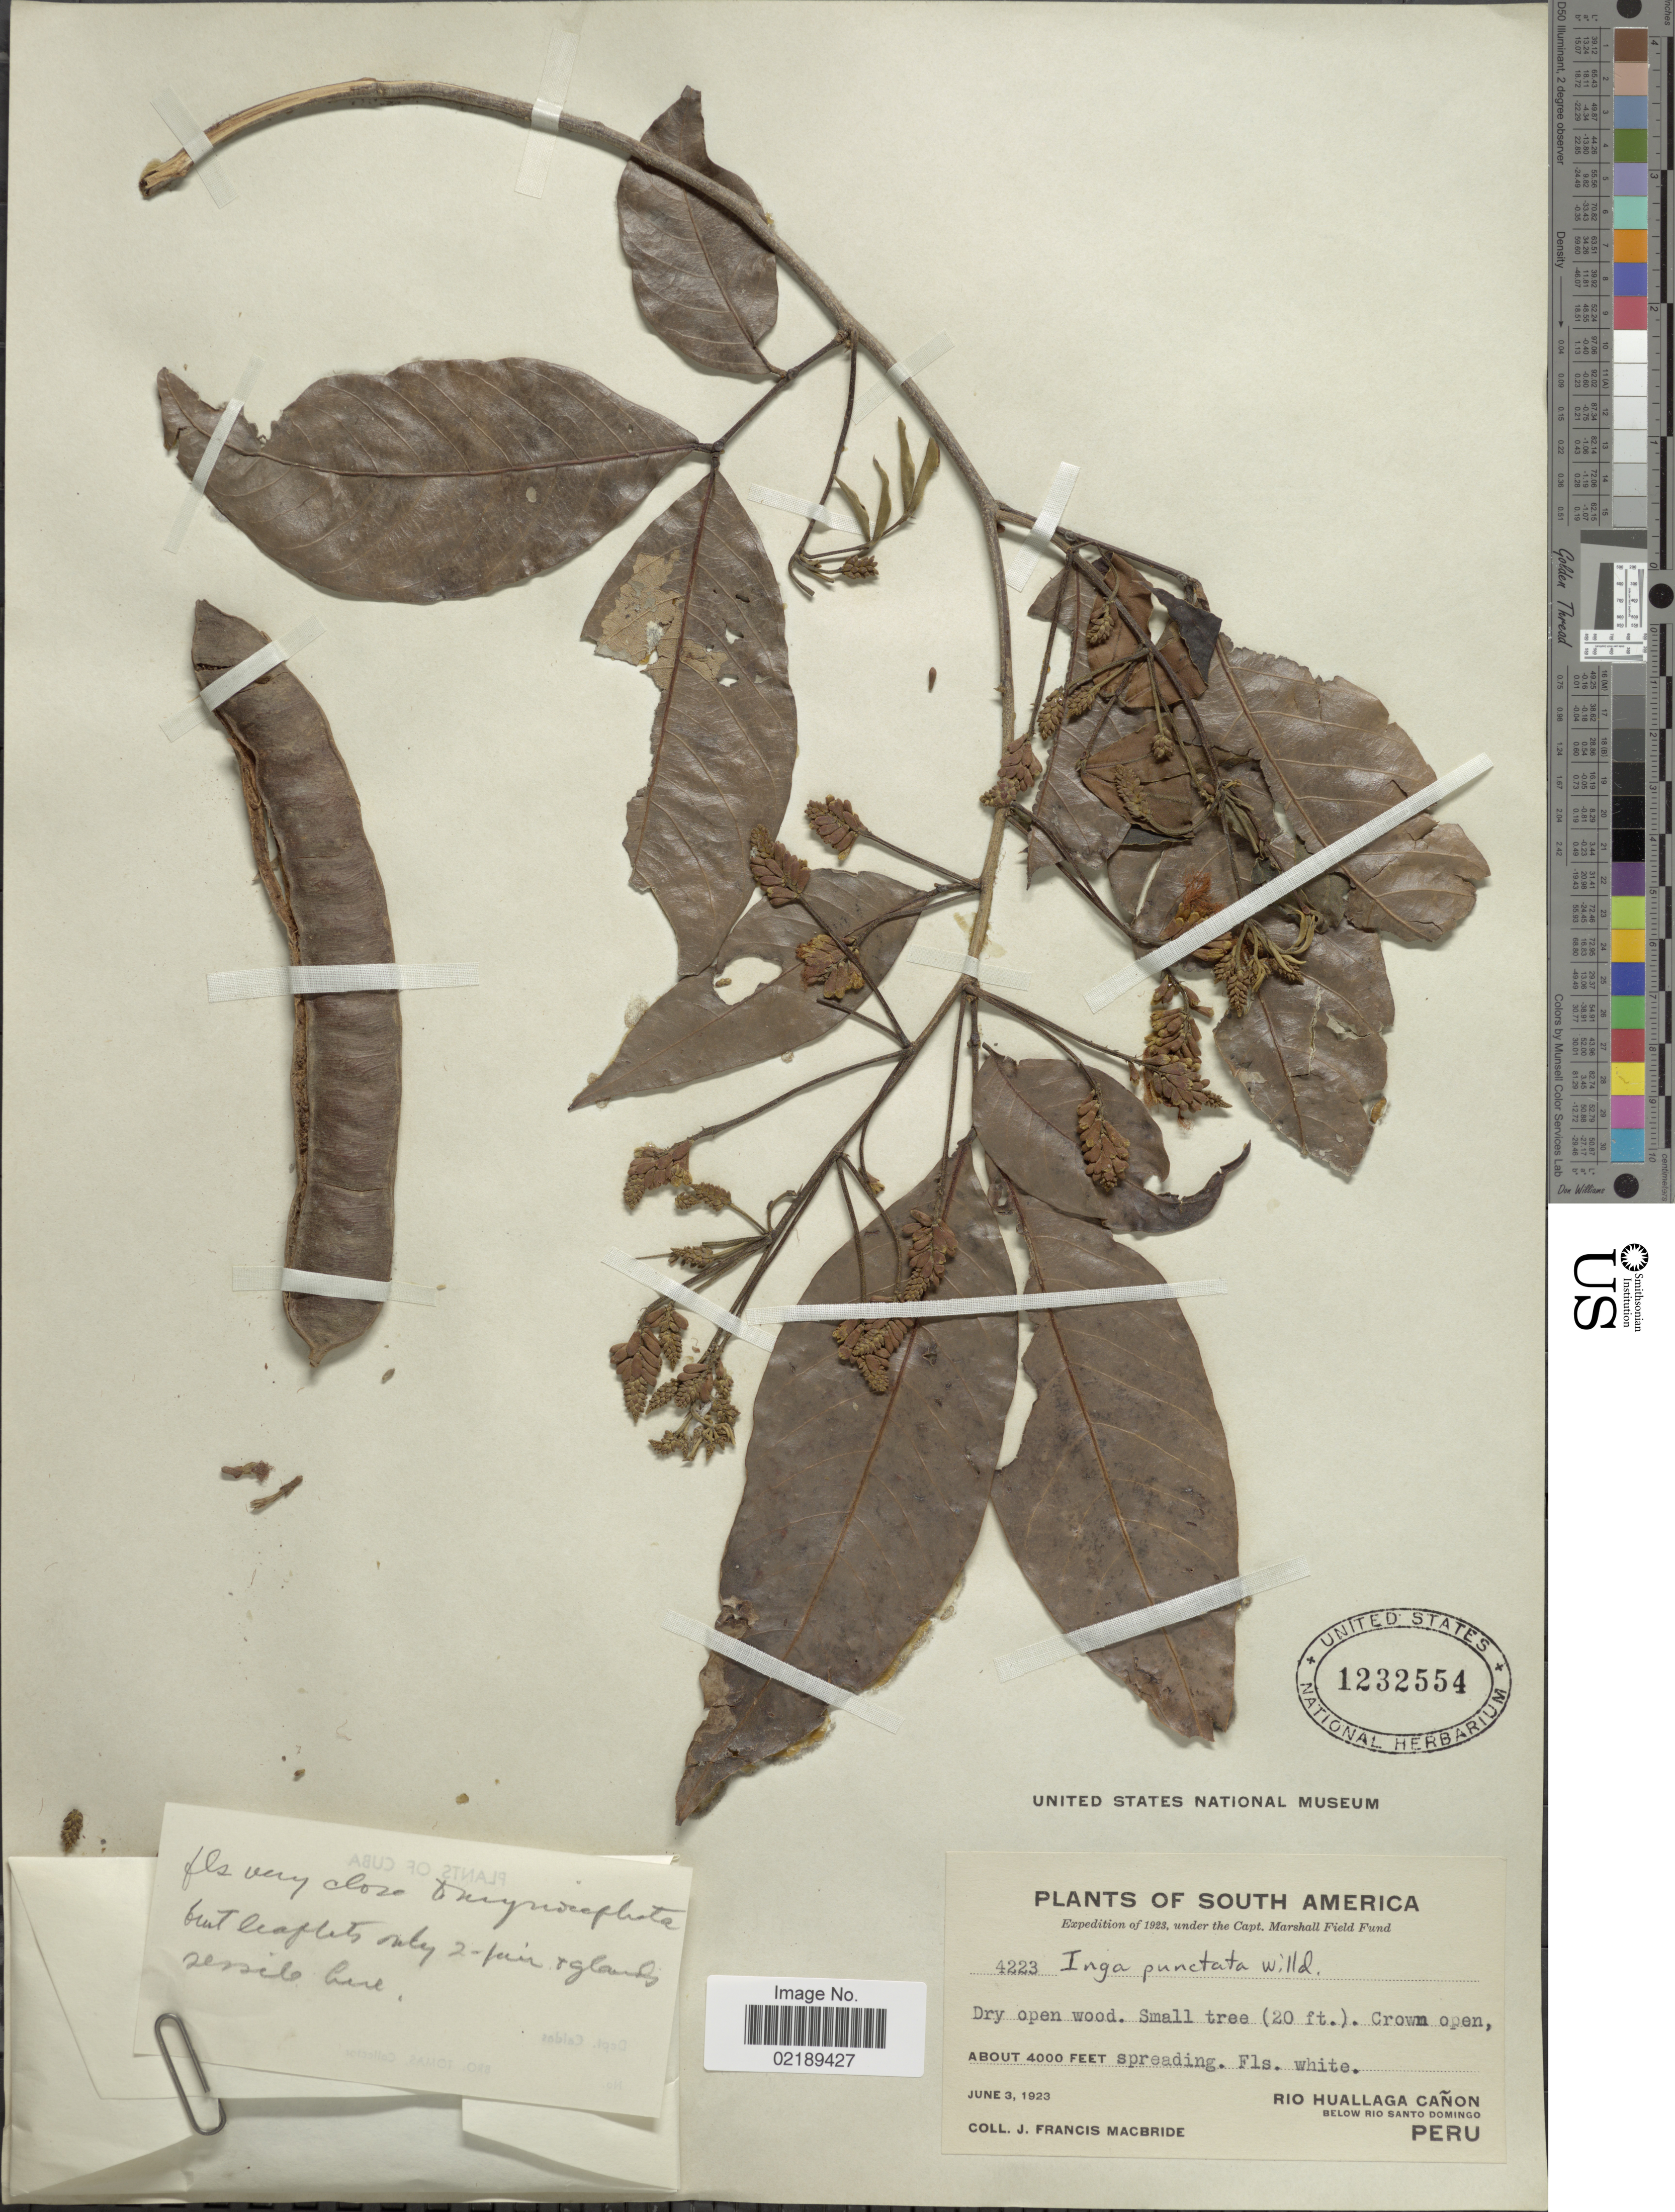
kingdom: Plantae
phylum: Tracheophyta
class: Magnoliopsida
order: Fabales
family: Fabaceae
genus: Inga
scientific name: Inga punctata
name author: Willd.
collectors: J. F. Macbride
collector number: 4223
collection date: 1923-06-03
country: Peru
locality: Rio Huallaga Cañon, Below Rio Santo Domingo.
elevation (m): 1219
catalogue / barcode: US 1232554